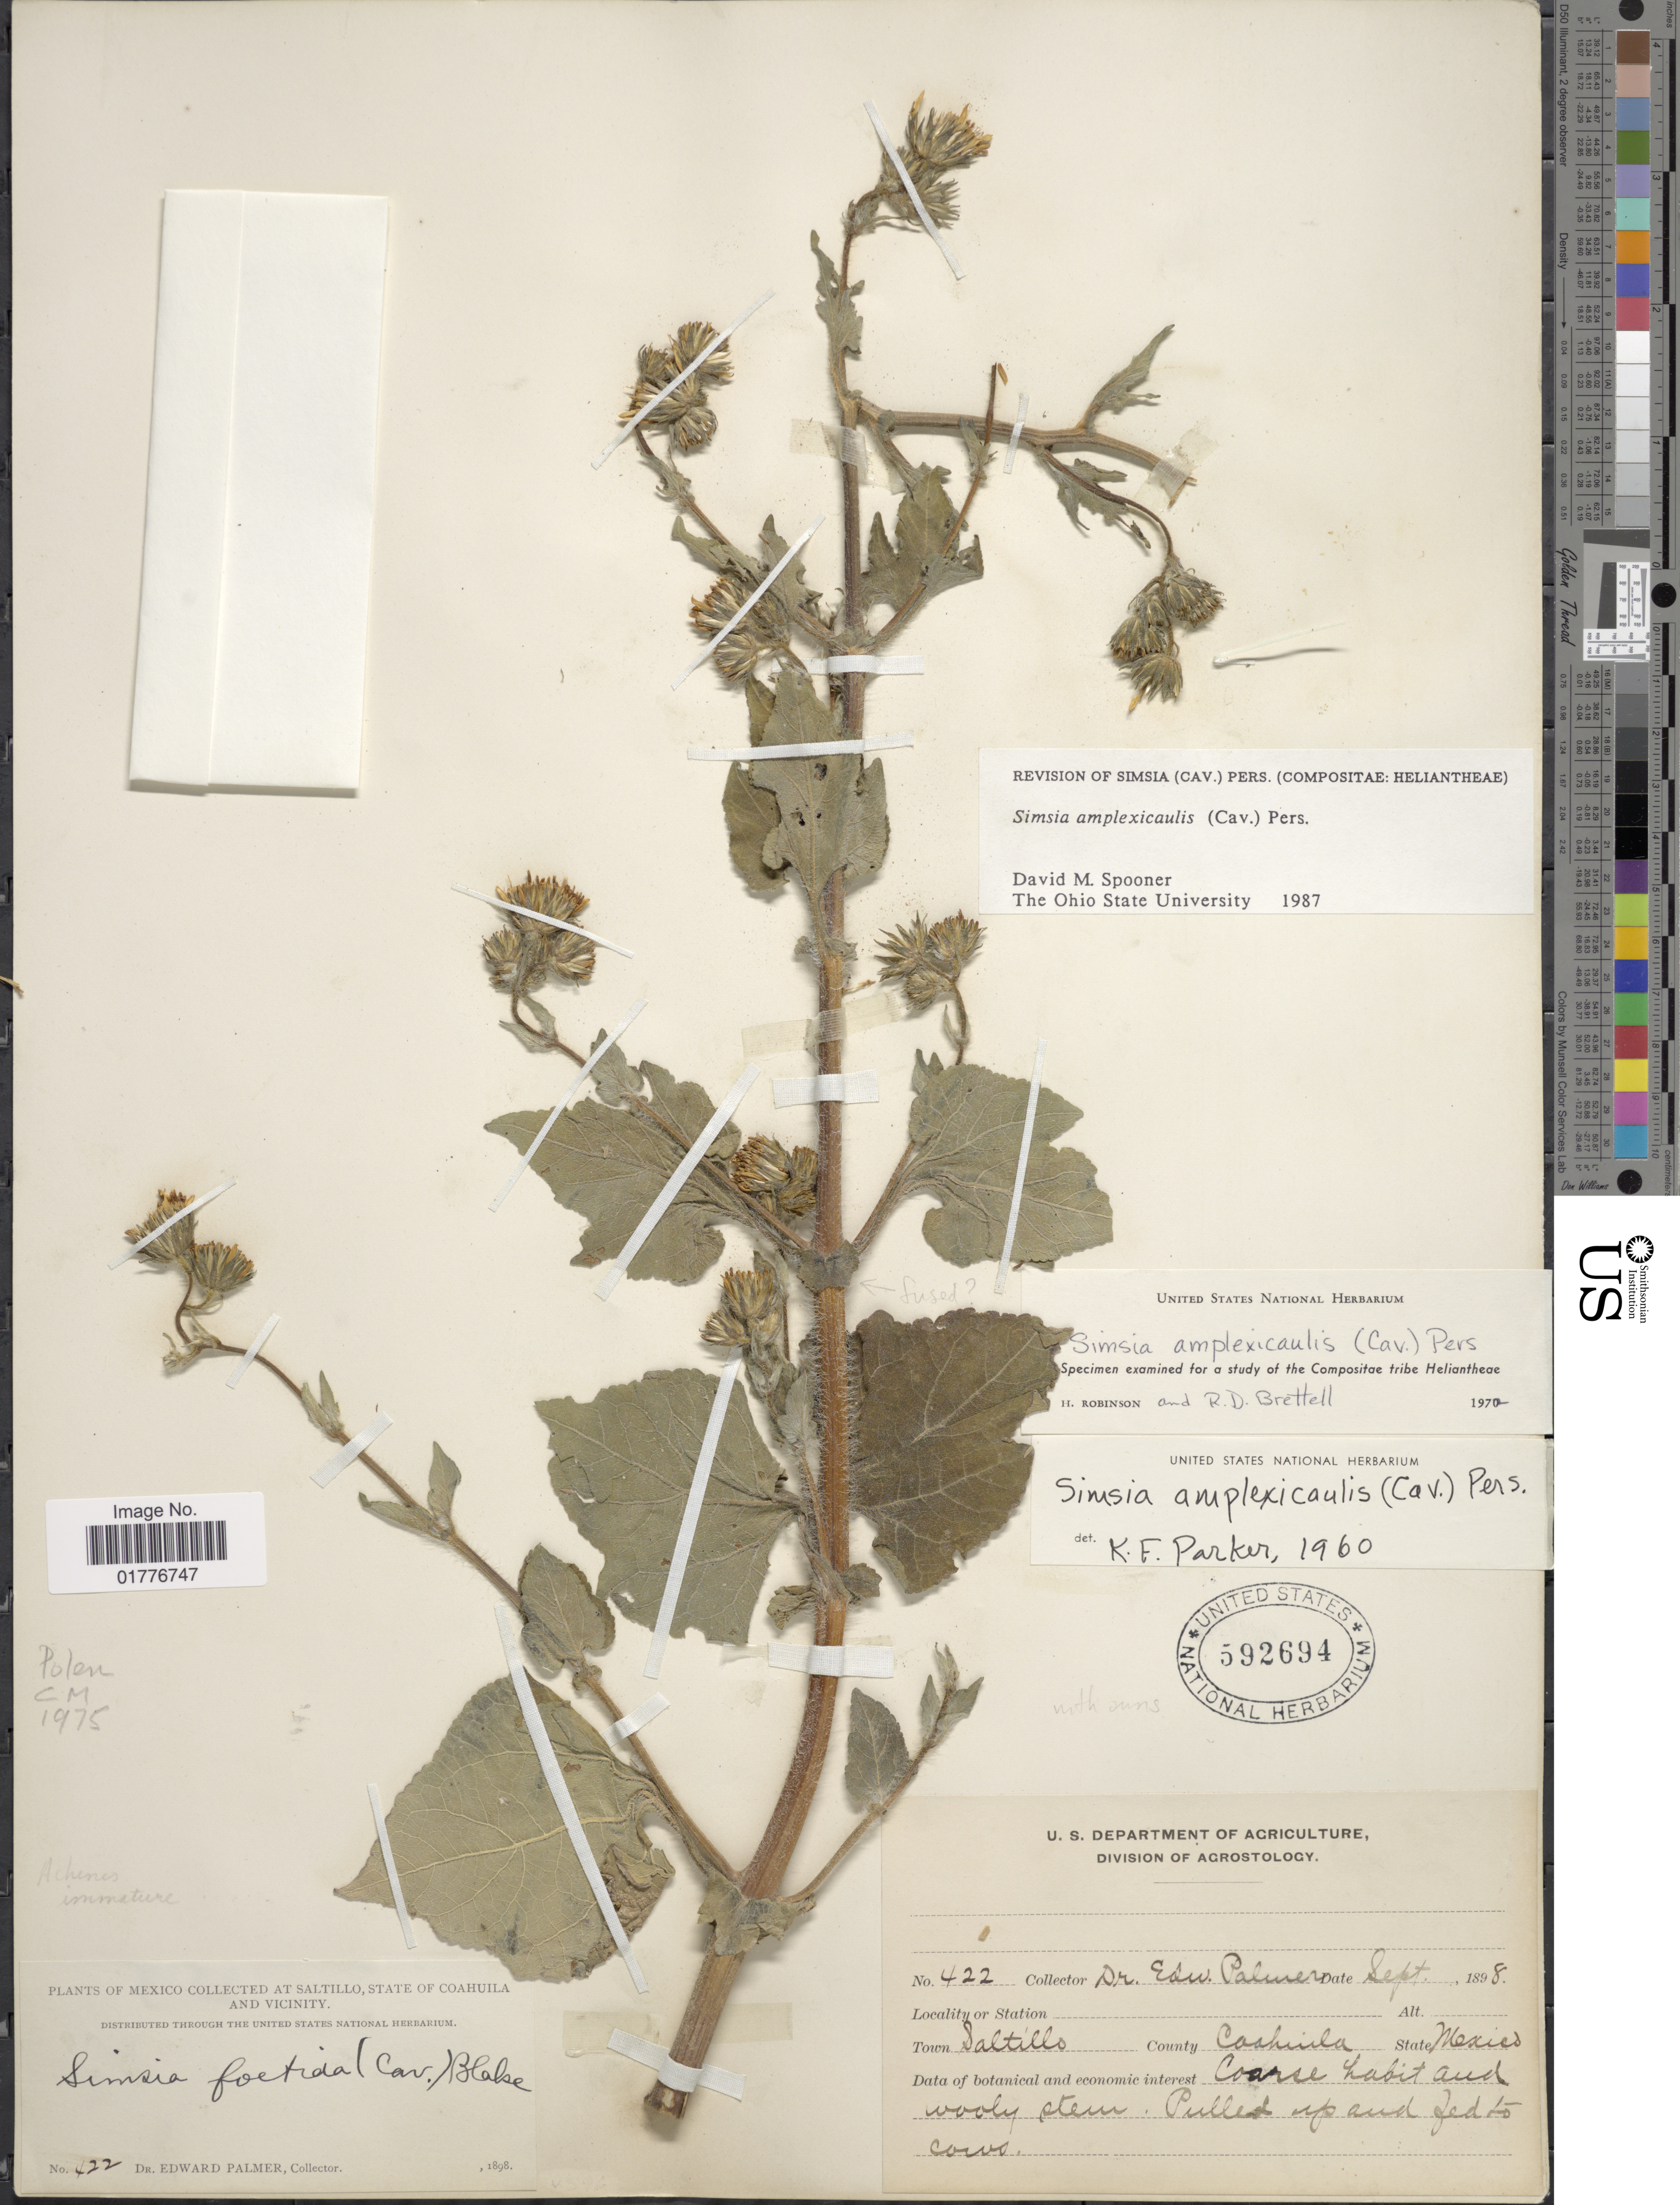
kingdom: Plantae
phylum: Tracheophyta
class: Magnoliopsida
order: Asterales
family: Asteraceae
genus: Simsia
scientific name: Simsia amplexicaulis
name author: (Cav.) Pers.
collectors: E. Palmer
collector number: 422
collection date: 1898-09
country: Mexico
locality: Town Saltillo, State Mexico County Coahuila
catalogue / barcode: US 592694